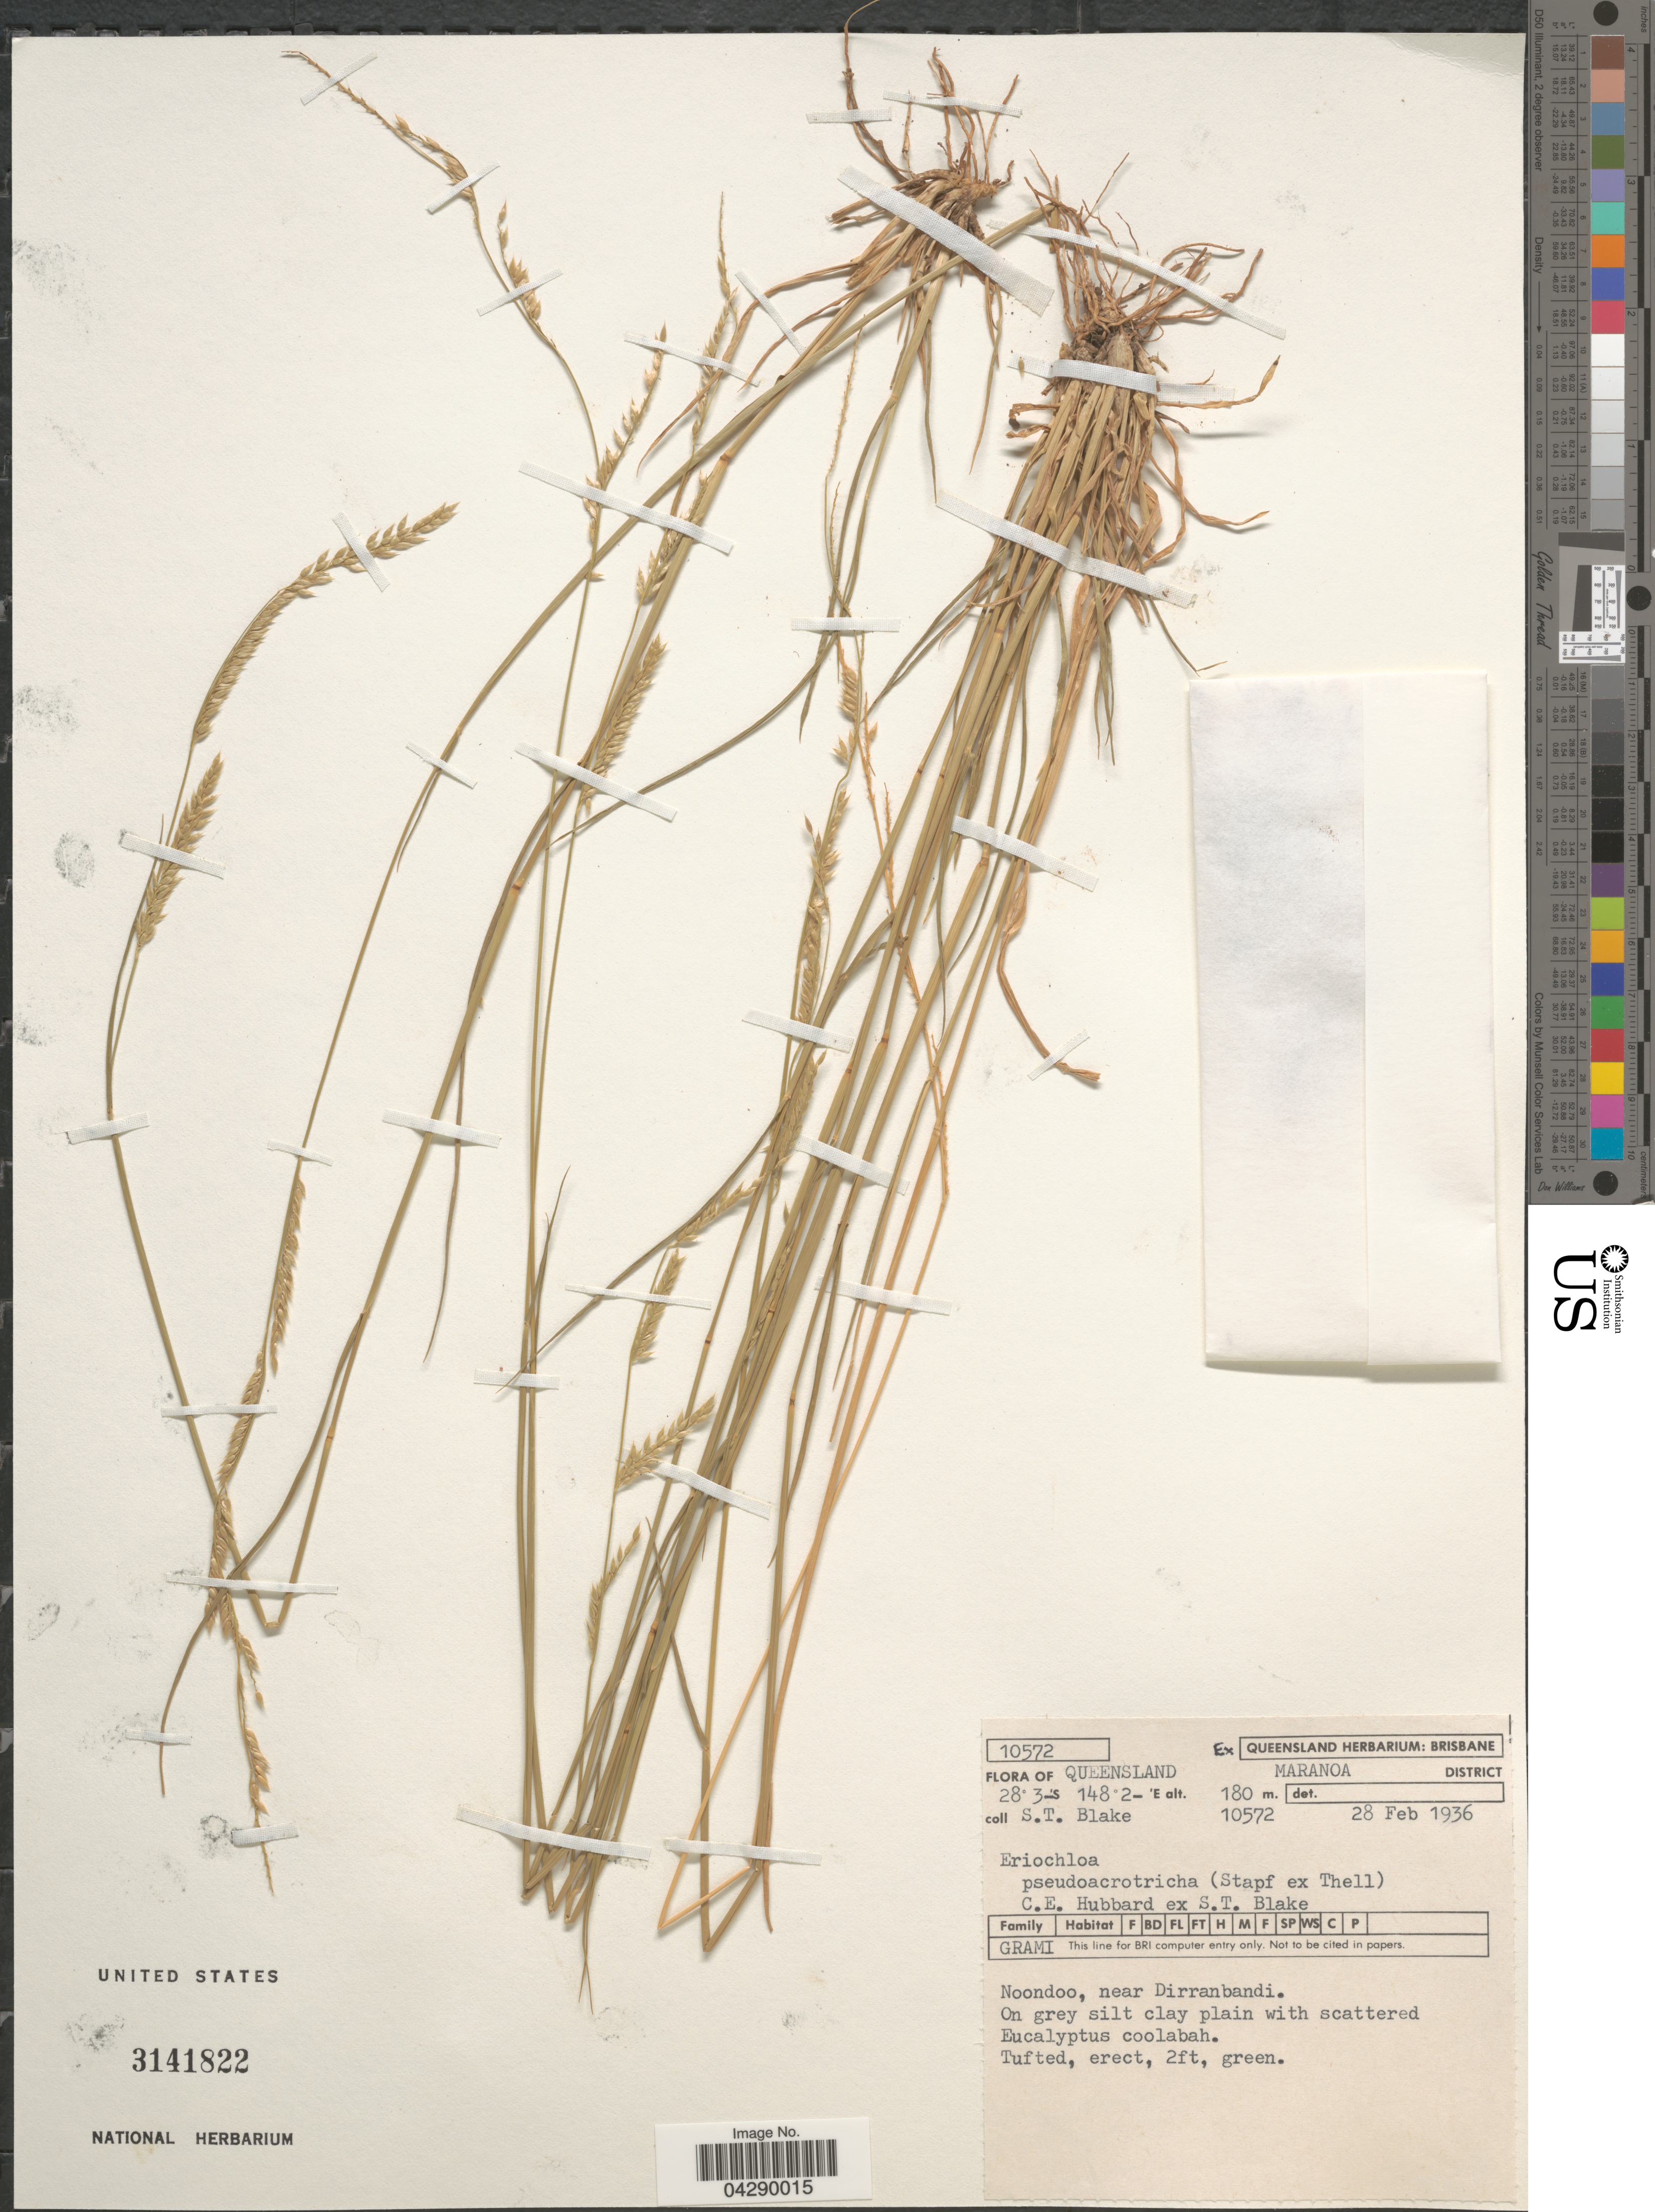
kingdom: Plantae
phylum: Tracheophyta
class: Liliopsida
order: Poales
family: Poaceae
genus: Eriochloa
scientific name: Eriochloa pseudoacrotricha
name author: (Stapf & Thell.) J.M. Black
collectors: S. T. Blake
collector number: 10572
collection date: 1936-02-28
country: Australia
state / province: Queensland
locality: Maranoa District. Noondoo, near Dirranbandi.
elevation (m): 180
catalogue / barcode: US 3141822